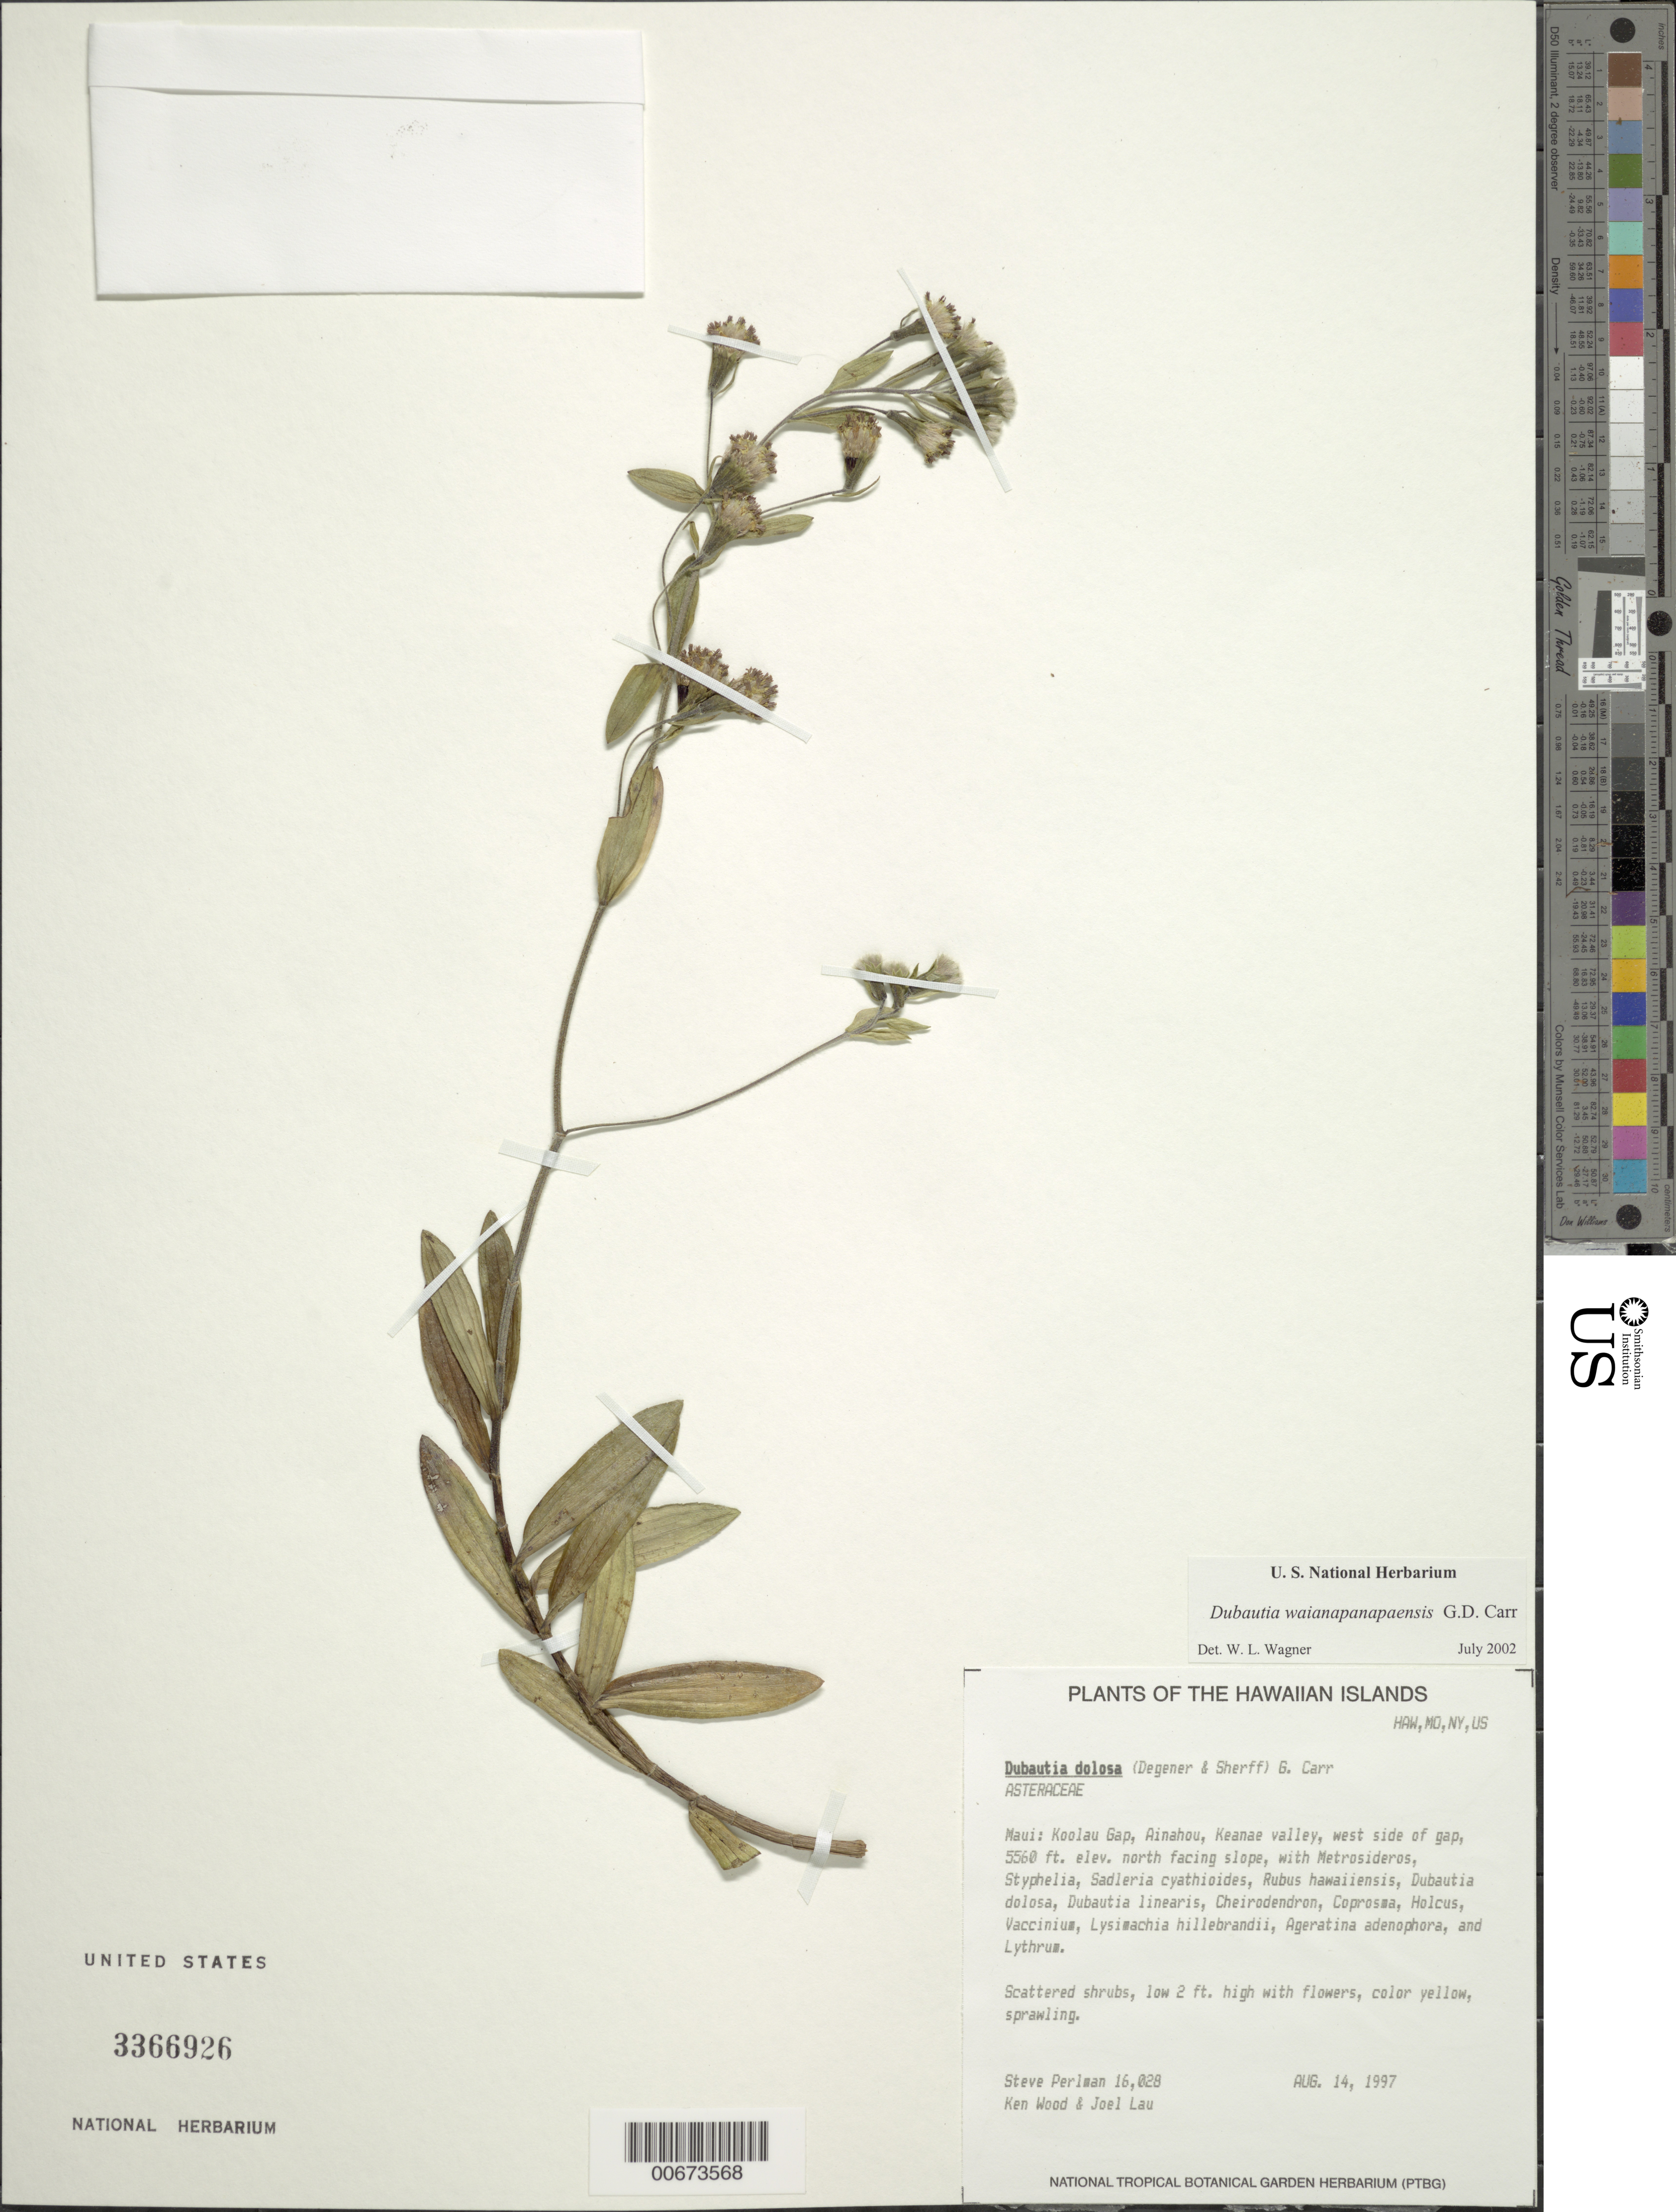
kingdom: Plantae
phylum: Tracheophyta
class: Magnoliopsida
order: Asterales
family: Asteraceae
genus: Dubautia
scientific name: Dubautia waianapanapaensis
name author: G.D. Carr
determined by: Wagner, W. L., (BOT), Smithsonian Institution - National Museum of Natural History (UNITED STATES)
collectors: S. P. Perlman, K. Wood & J. Lau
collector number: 16028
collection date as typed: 14 Aug 1997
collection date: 1997-08-14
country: United States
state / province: Hawaii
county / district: Maui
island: Maui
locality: Ko'olau Gap, Ainahou, Ke'anae valley, west side of gap, north facing slope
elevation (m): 1695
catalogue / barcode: US 3366926